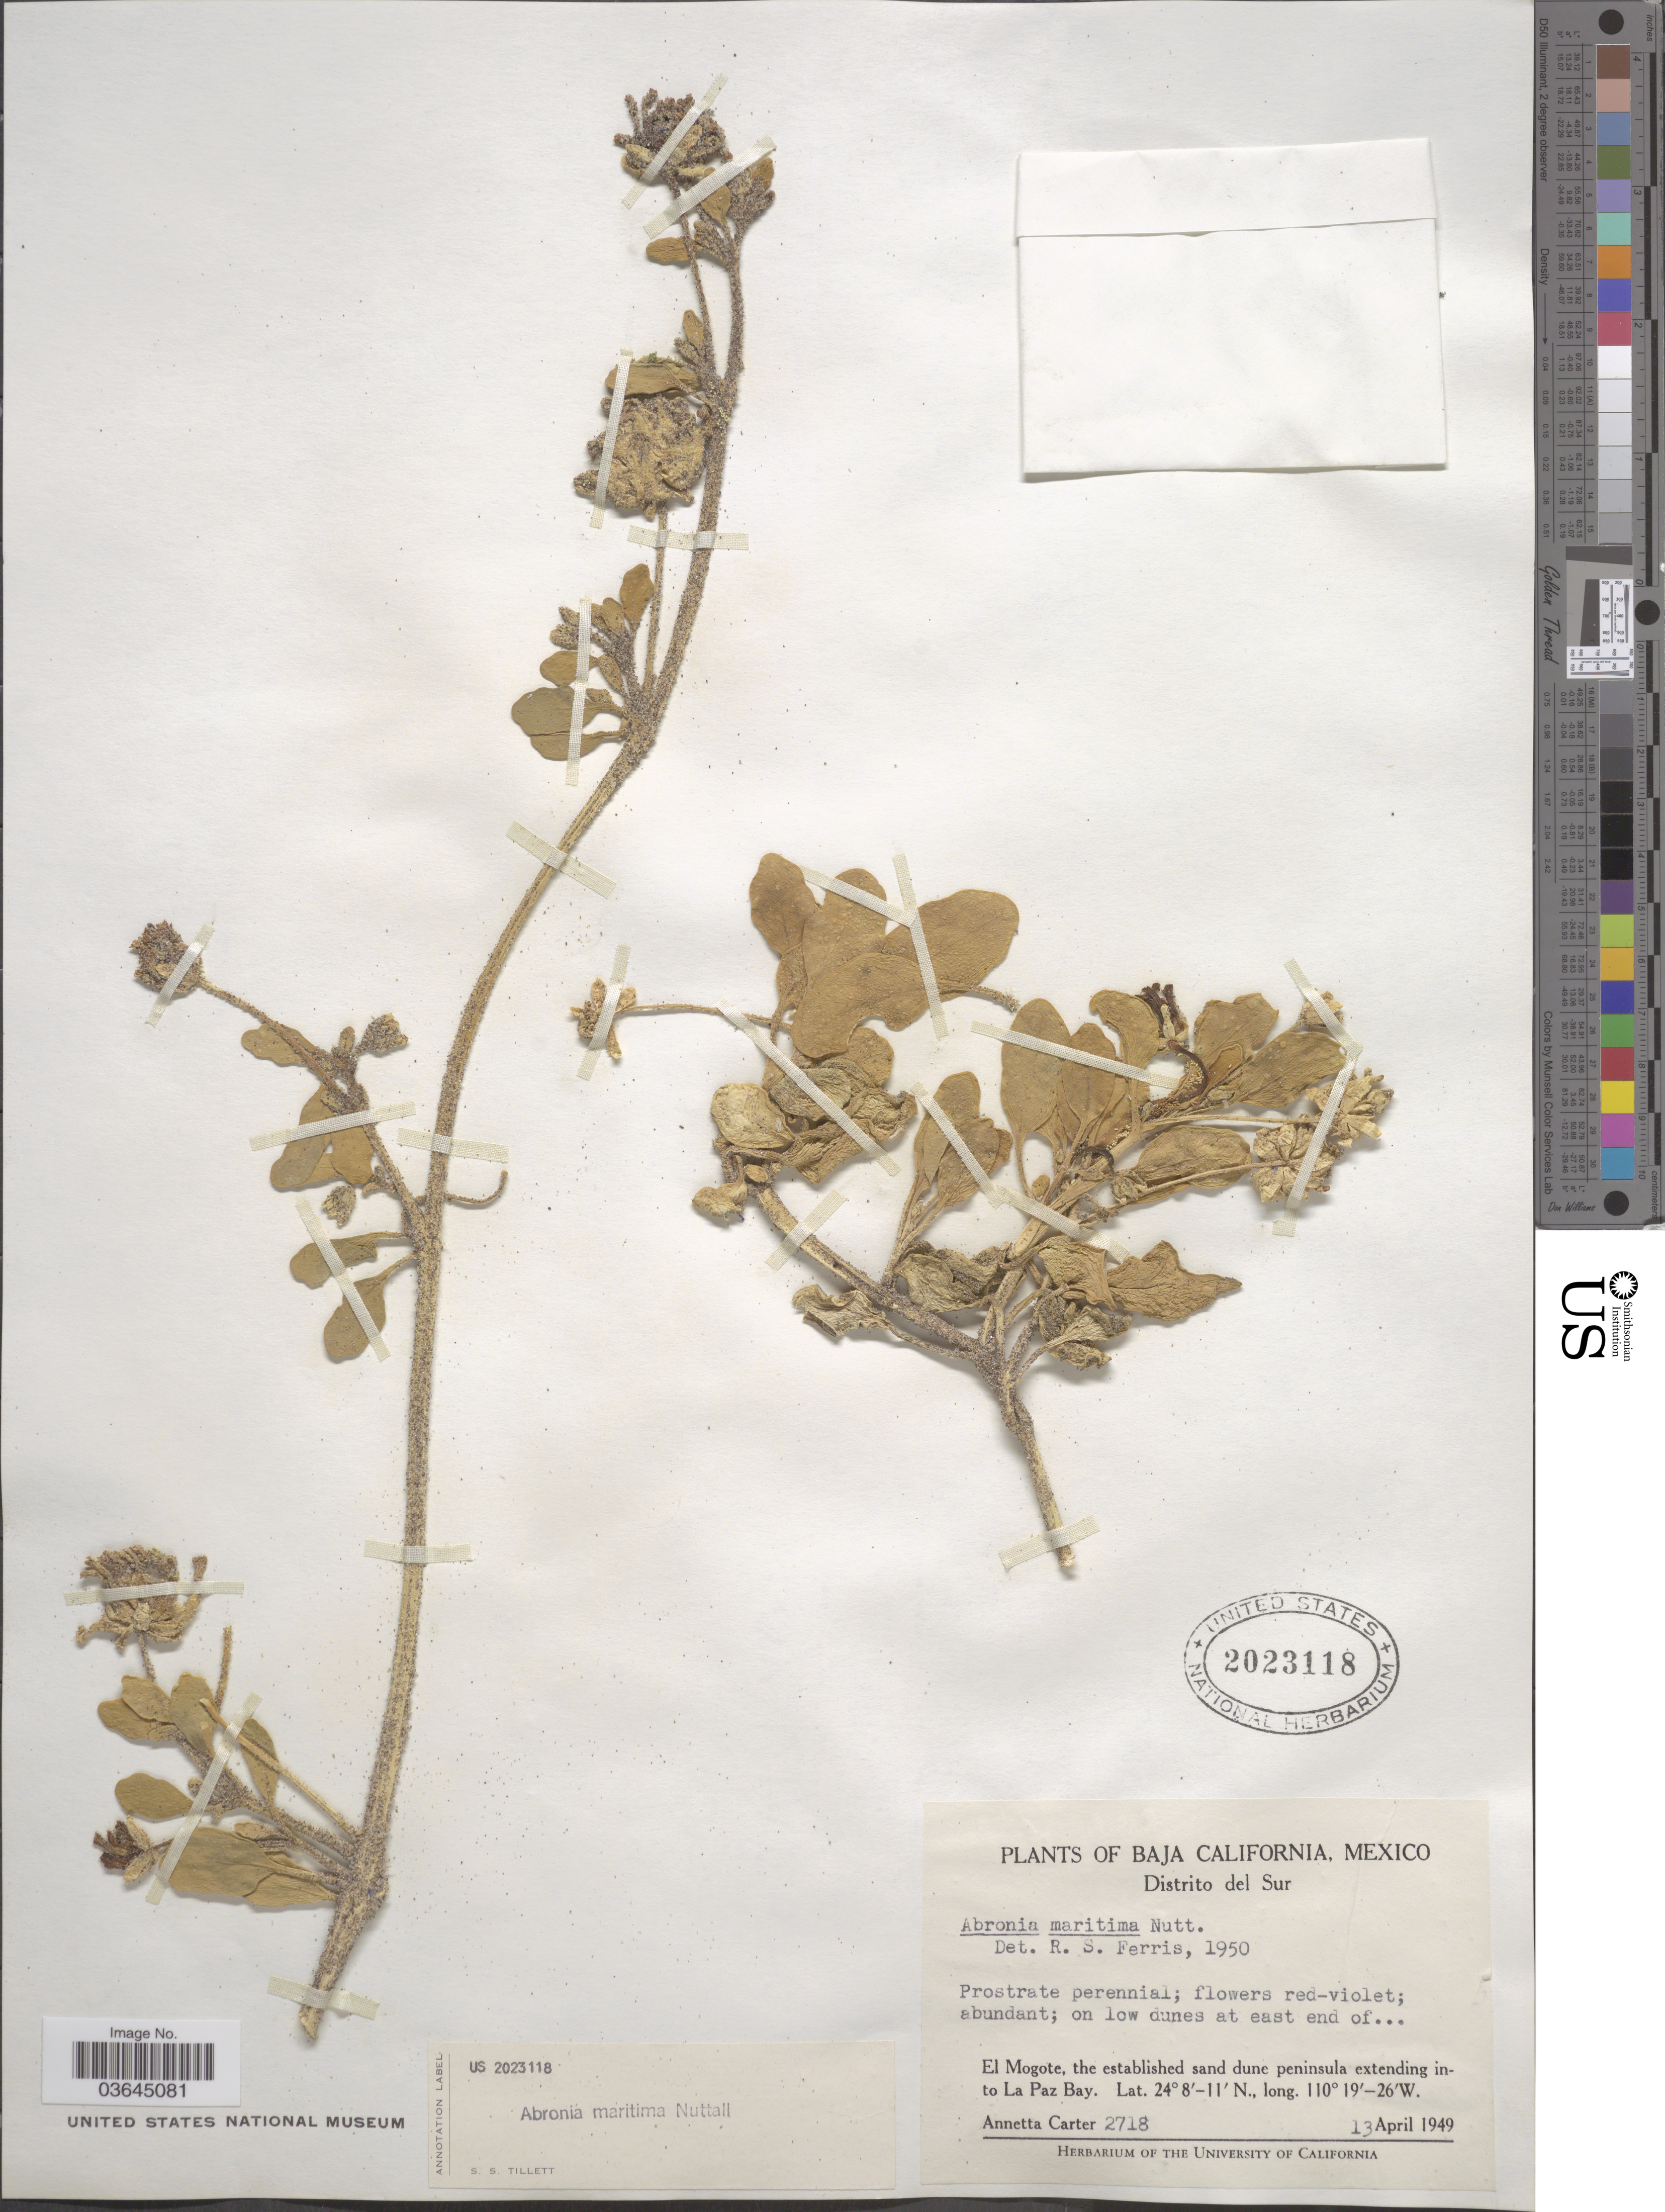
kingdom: Plantae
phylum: Tracheophyta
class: Magnoliopsida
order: Caryophyllales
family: Nyctaginaceae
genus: Abronia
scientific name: Abronia maritima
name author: Nutt. ex S. Watson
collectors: A. Carter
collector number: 2718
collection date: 1949-04-13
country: Mexico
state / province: Baja California Sur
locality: Distrito del Sur. El Mogote, the estabilished sand dune peninsula extending into La Paz Bay.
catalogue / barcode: US 2023118